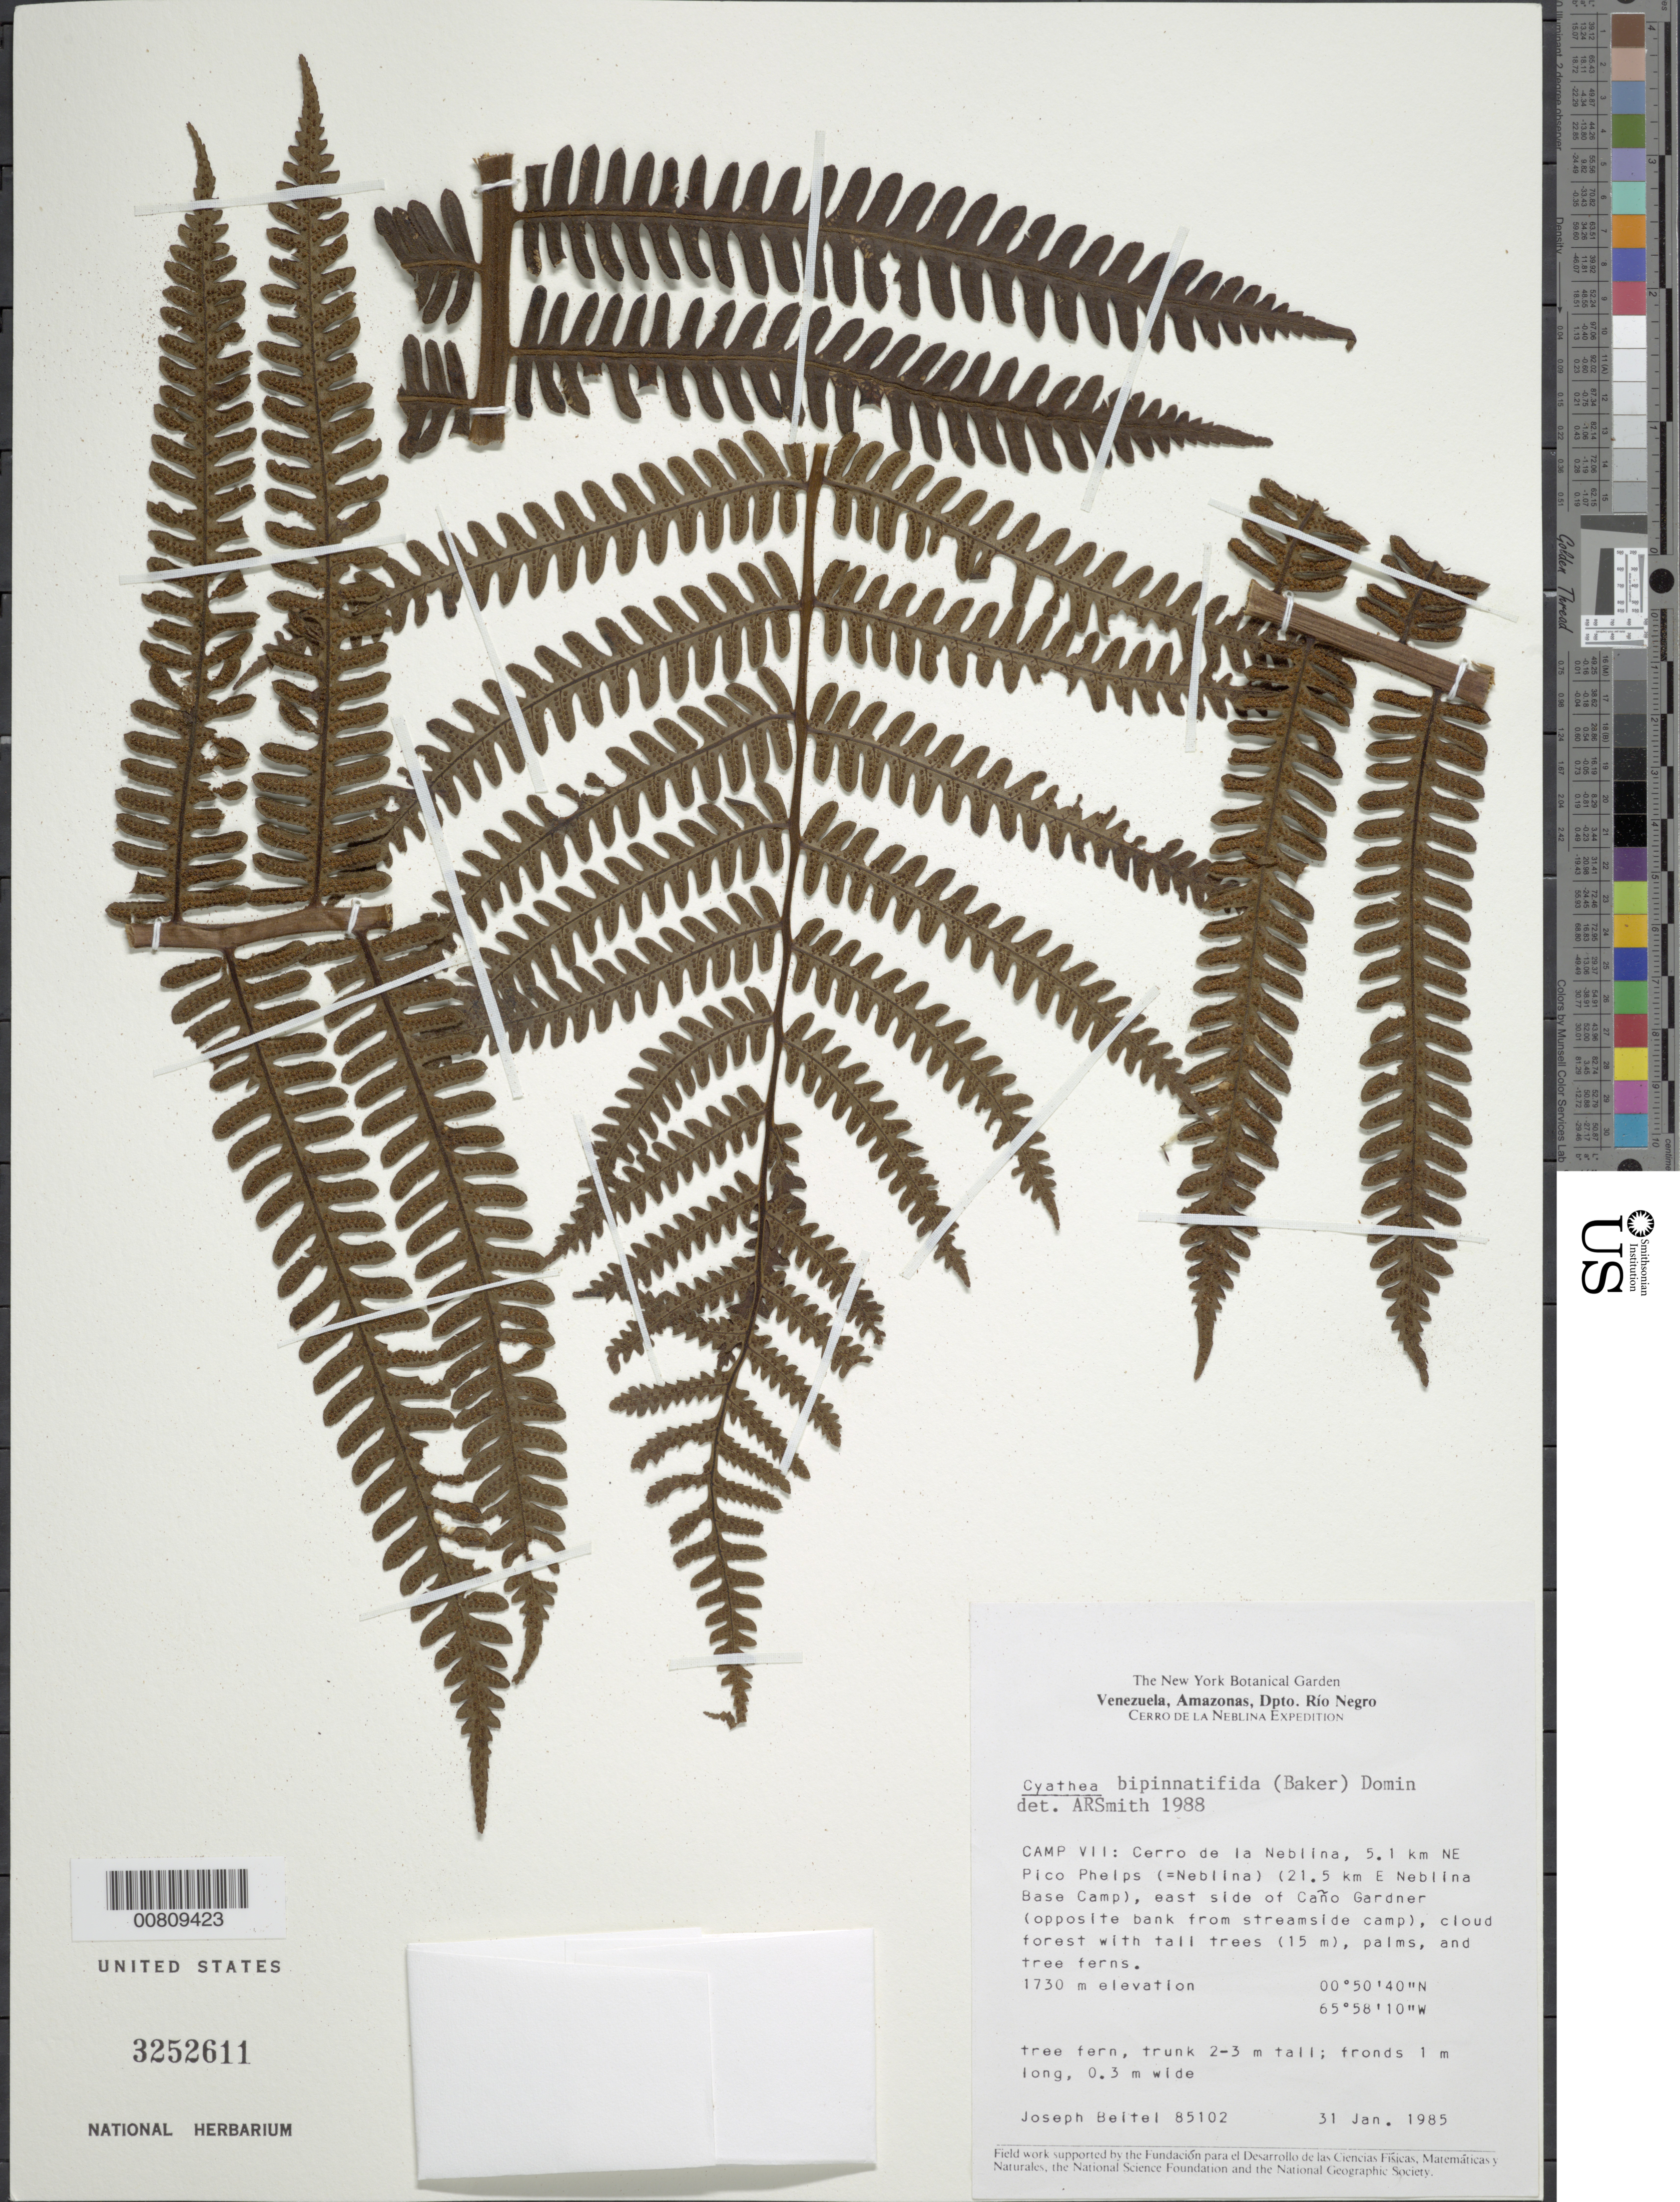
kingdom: Plantae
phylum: Tracheophyta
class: Polypodiopsida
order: Cyatheales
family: Cyatheaceae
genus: Cyathea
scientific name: Cyathea bipinnatifida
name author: (Baker) Domin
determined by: Smith, Alan R., (UC)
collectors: J. M. Beitel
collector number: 85102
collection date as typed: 31-Jan-85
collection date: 1985-01-31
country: Venezuela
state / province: Amazonas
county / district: Río Negro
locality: Cerro de la Neblina, Camp VII, 5.1 km NE Pico Phelps (=Neblina), 21.5 km E Neblina Base Camp, E side of Caño Gardner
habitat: Cloud forest with tall trees (15 m), palms and tree ferns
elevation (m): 1730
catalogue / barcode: US 3252611